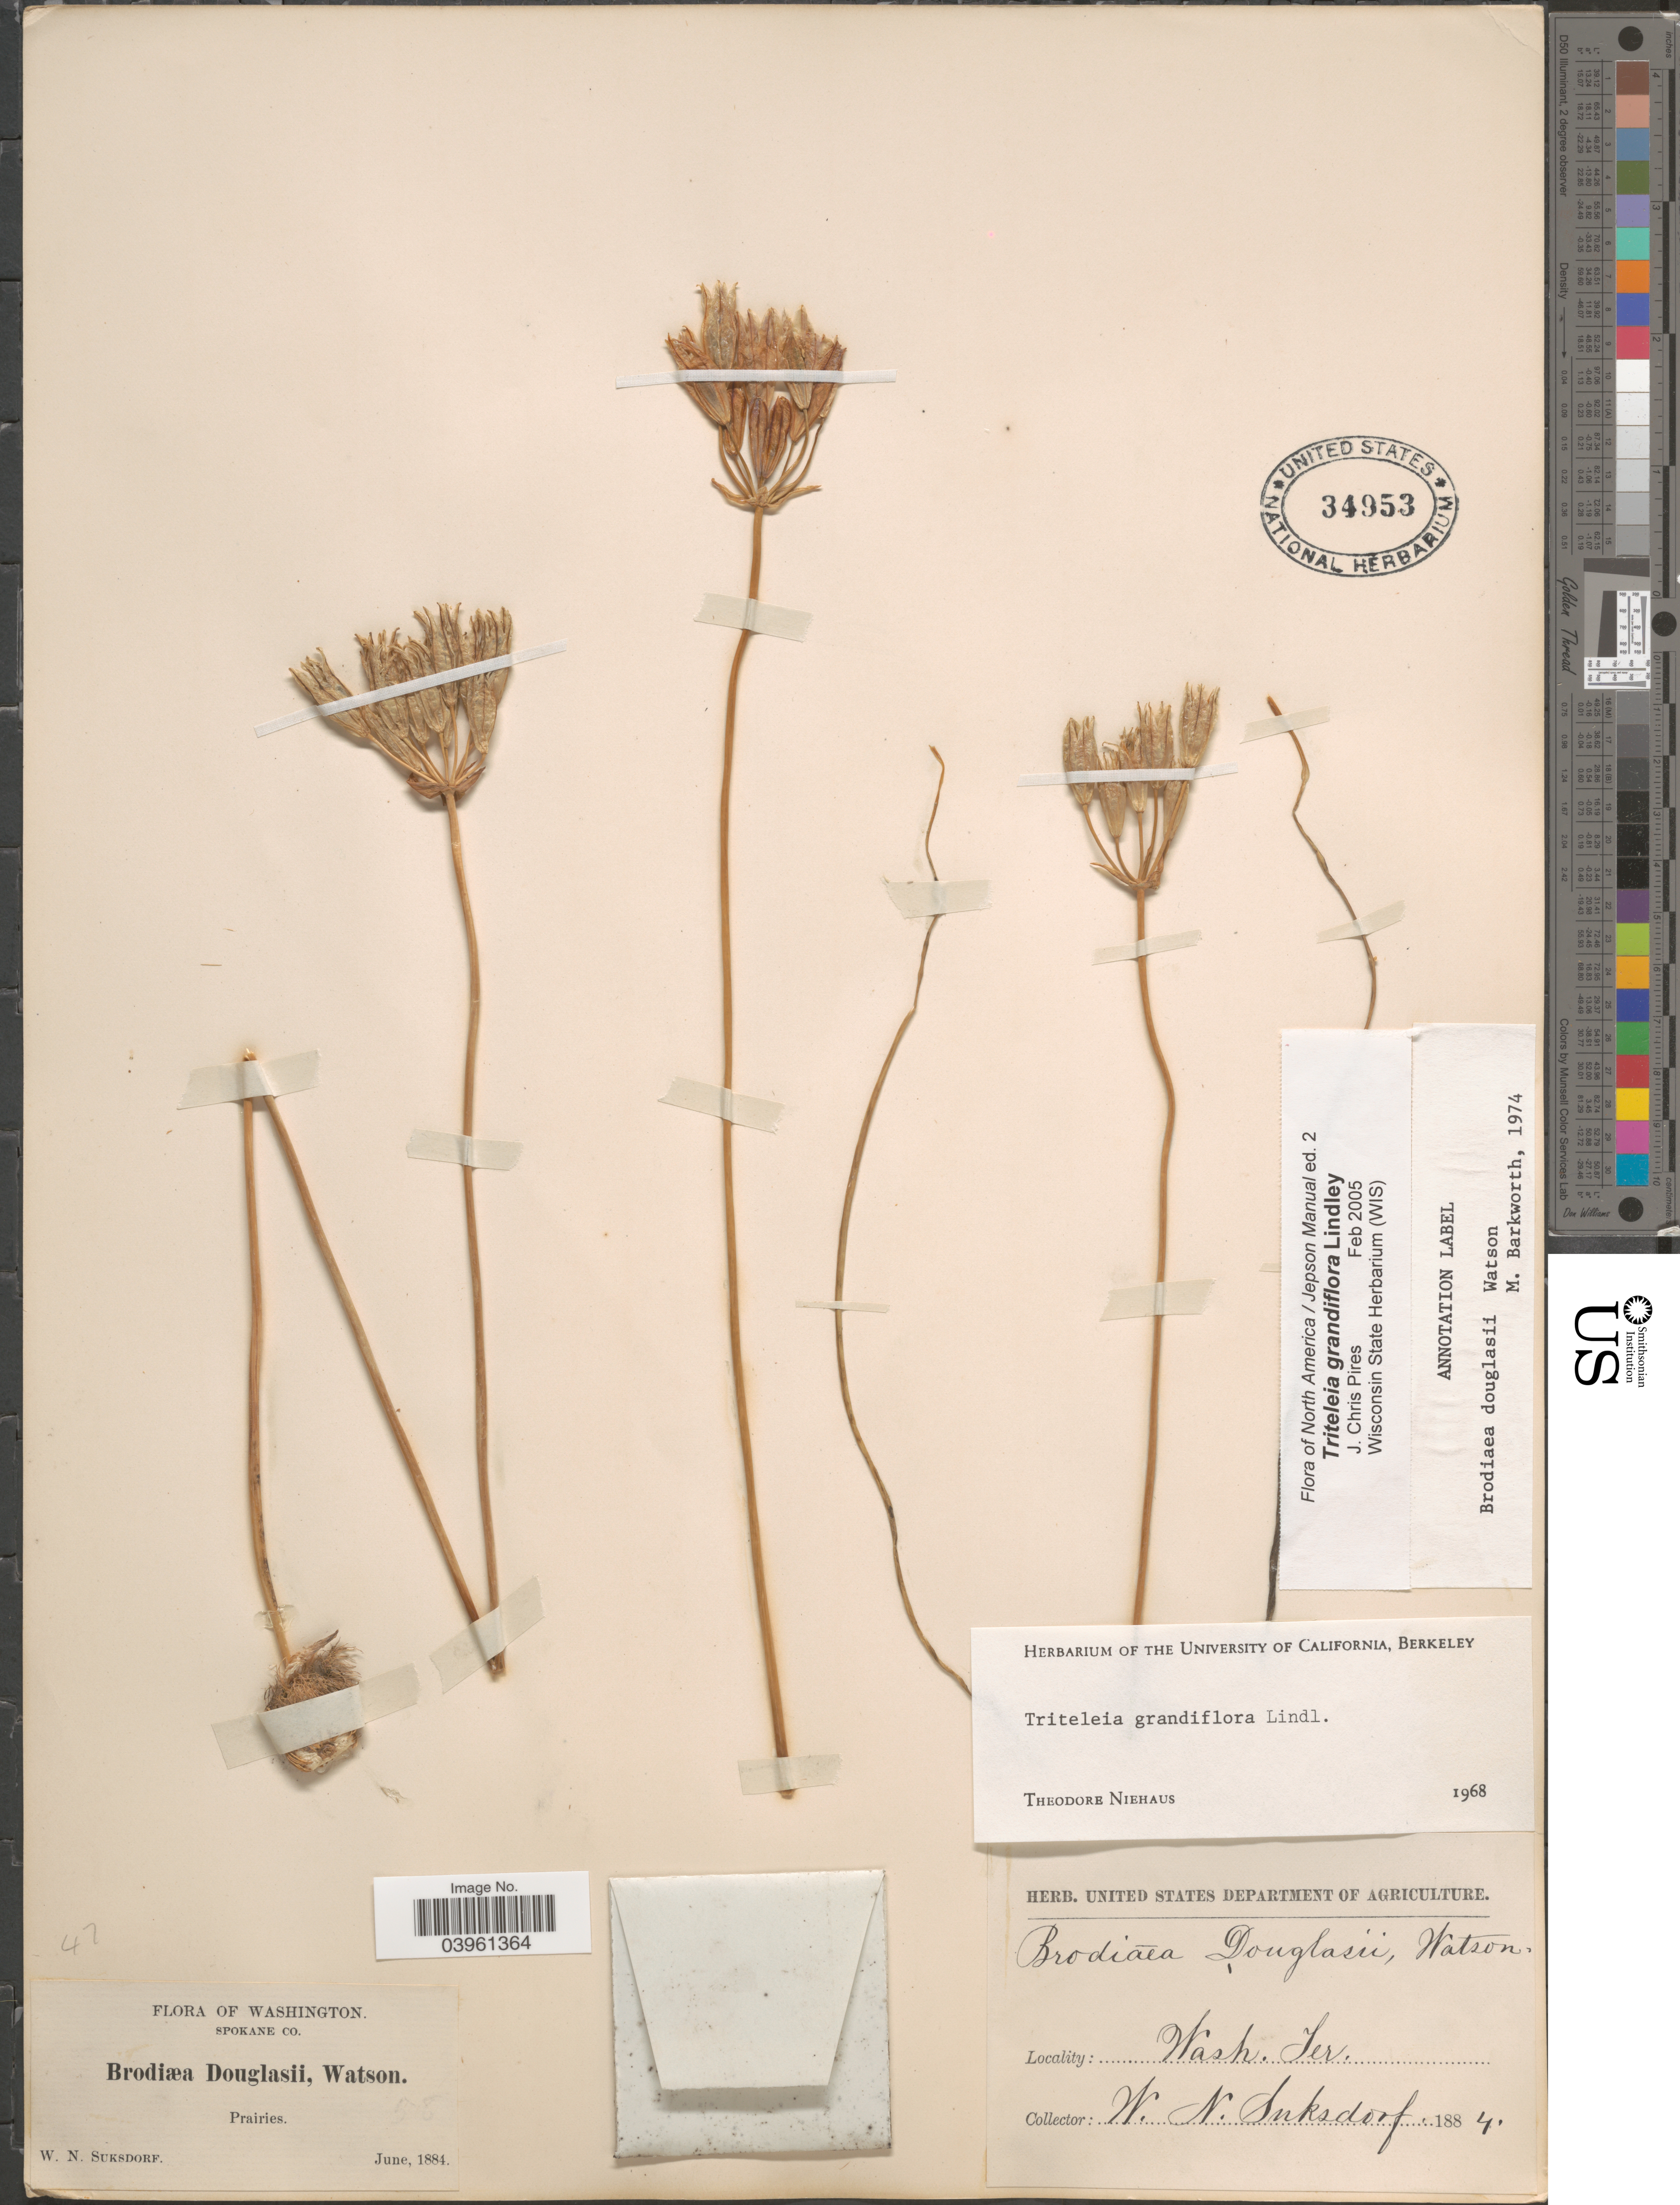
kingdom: Plantae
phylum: Tracheophyta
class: Liliopsida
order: Asparagales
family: Asparagaceae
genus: Triteleia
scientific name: Triteleia grandiflora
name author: Lindl.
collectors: W. N. Suksdorf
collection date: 1884-06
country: United States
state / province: Washington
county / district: Spokane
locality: Spokane Co. Prairies.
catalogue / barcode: US 34953